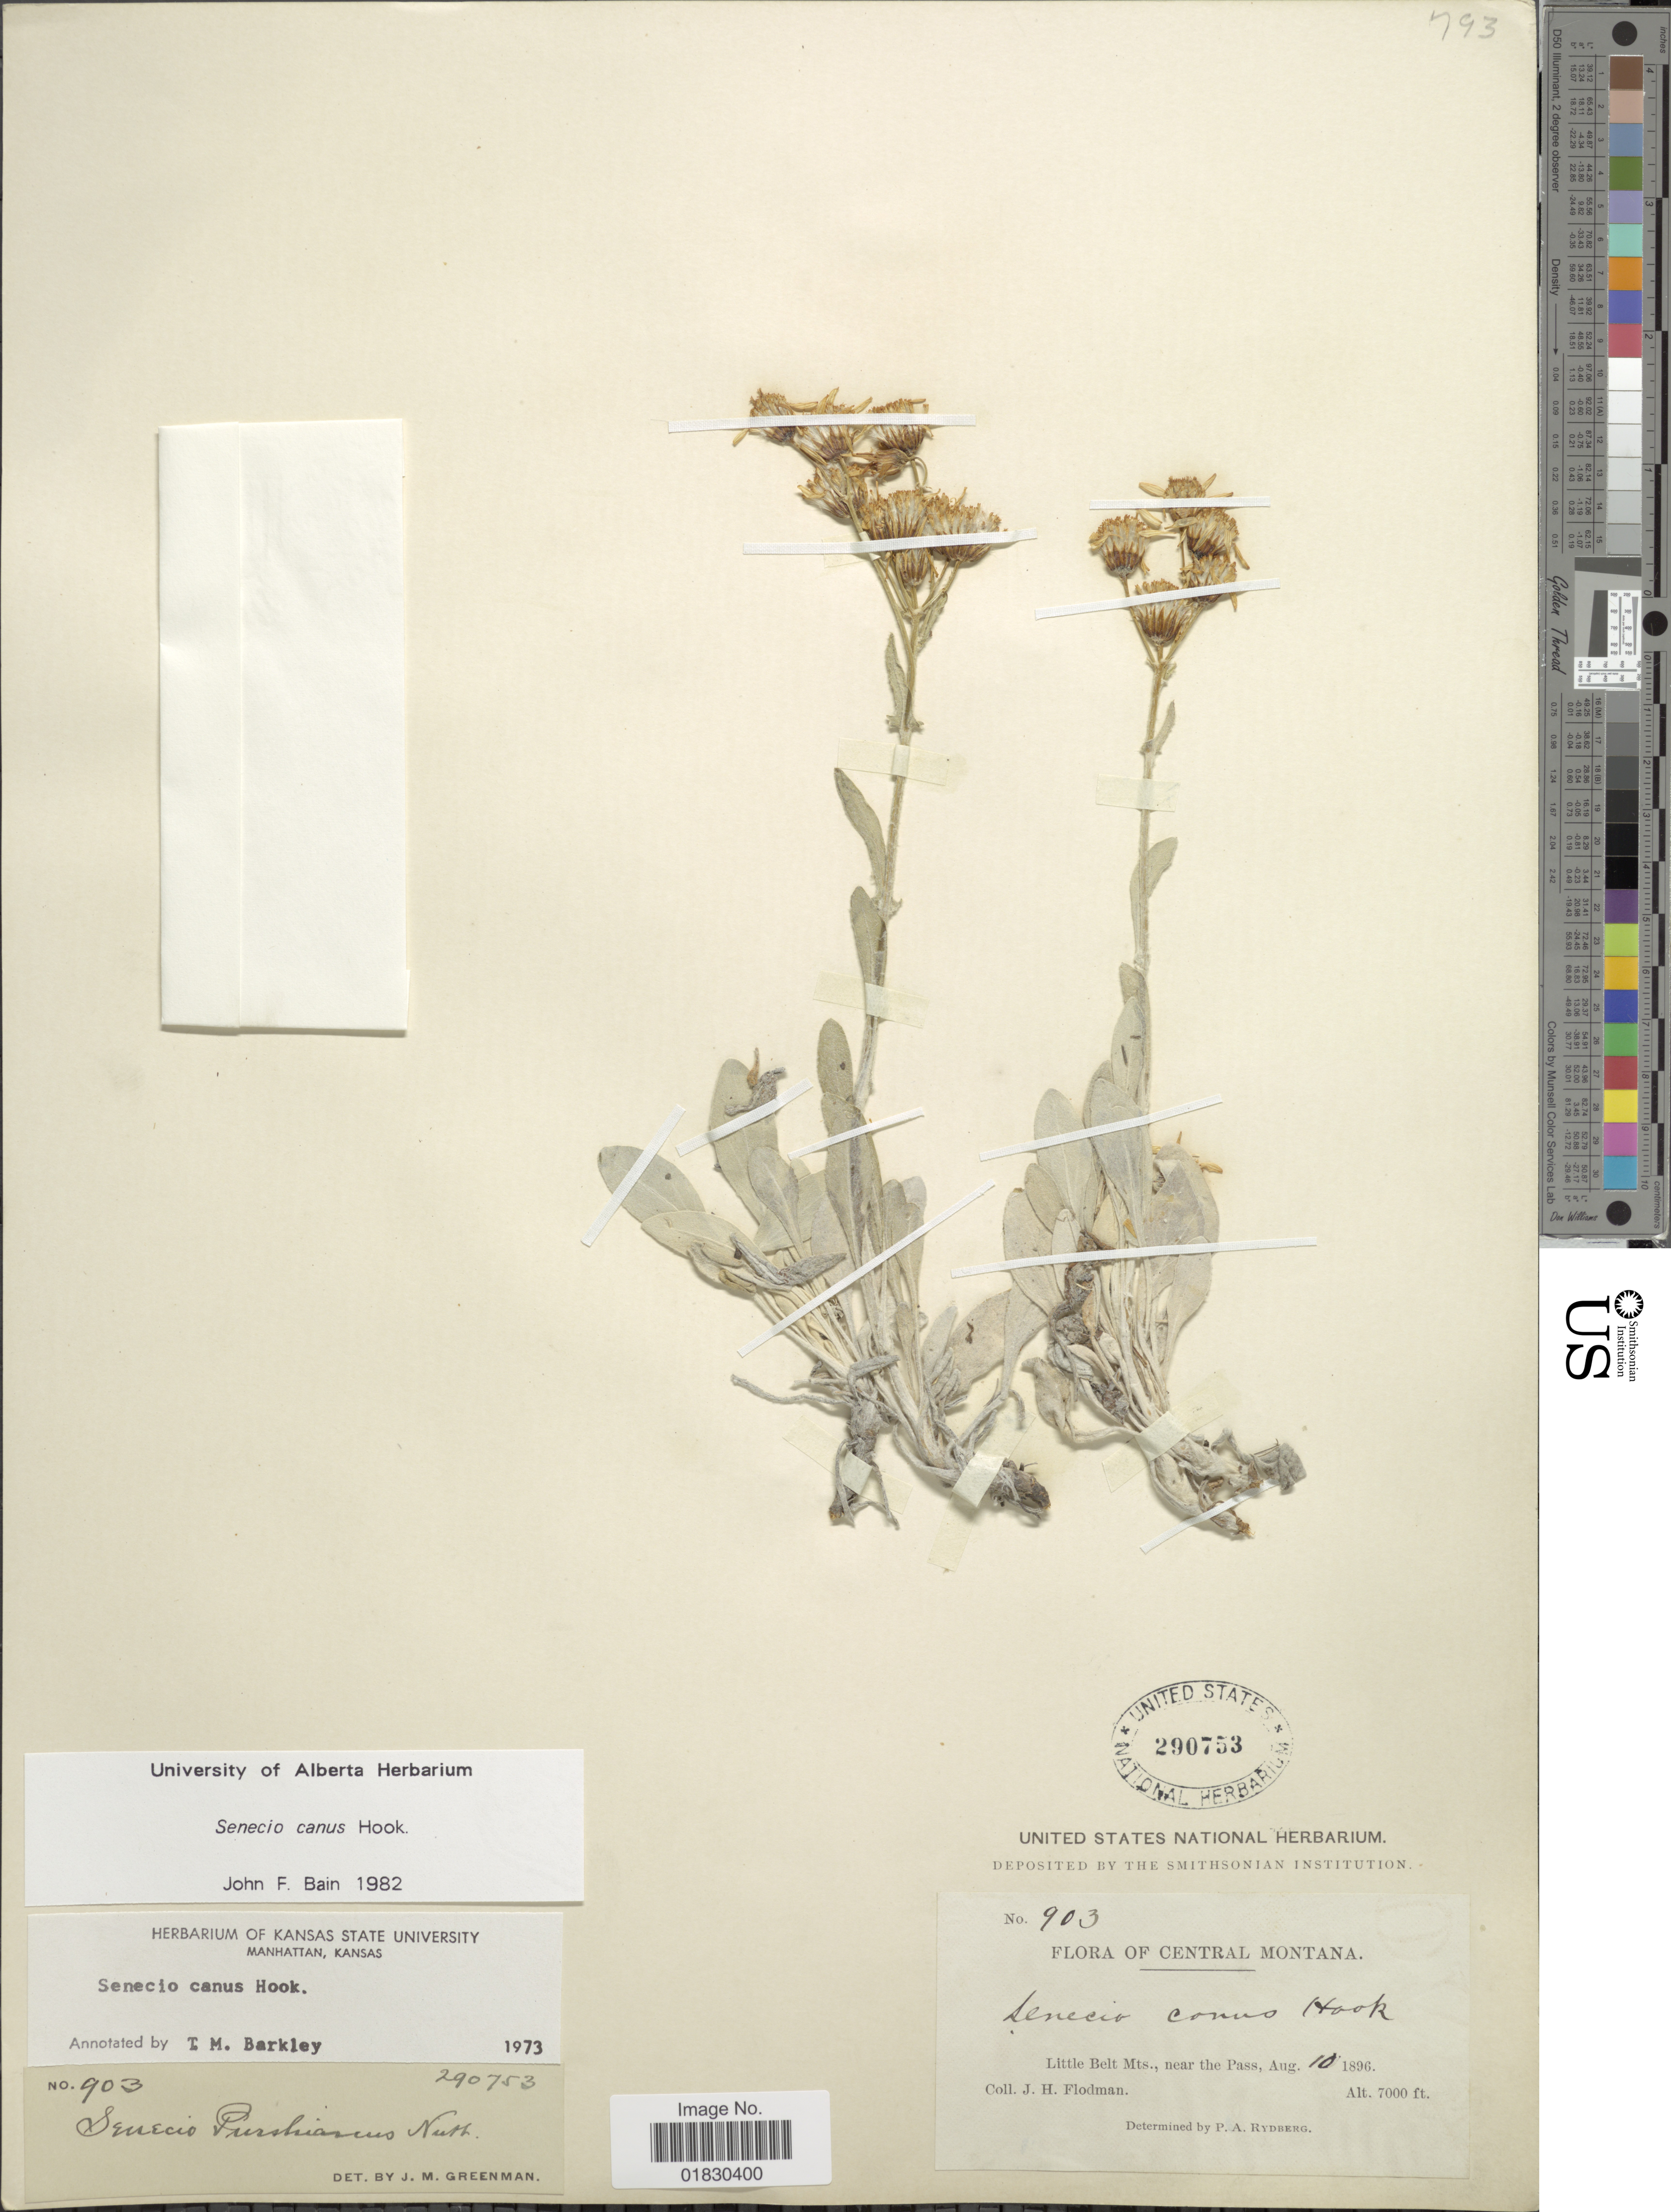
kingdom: Plantae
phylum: Tracheophyta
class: Magnoliopsida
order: Asterales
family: Asteraceae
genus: Packera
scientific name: Packera cana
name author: (Hook.) W.A. Weber & Á. Löve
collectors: J. Flodman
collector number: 903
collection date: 1896-08-10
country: United States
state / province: Montana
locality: Central Montana, Little Belt Mts., near the Pass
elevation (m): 2134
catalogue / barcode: US 290753